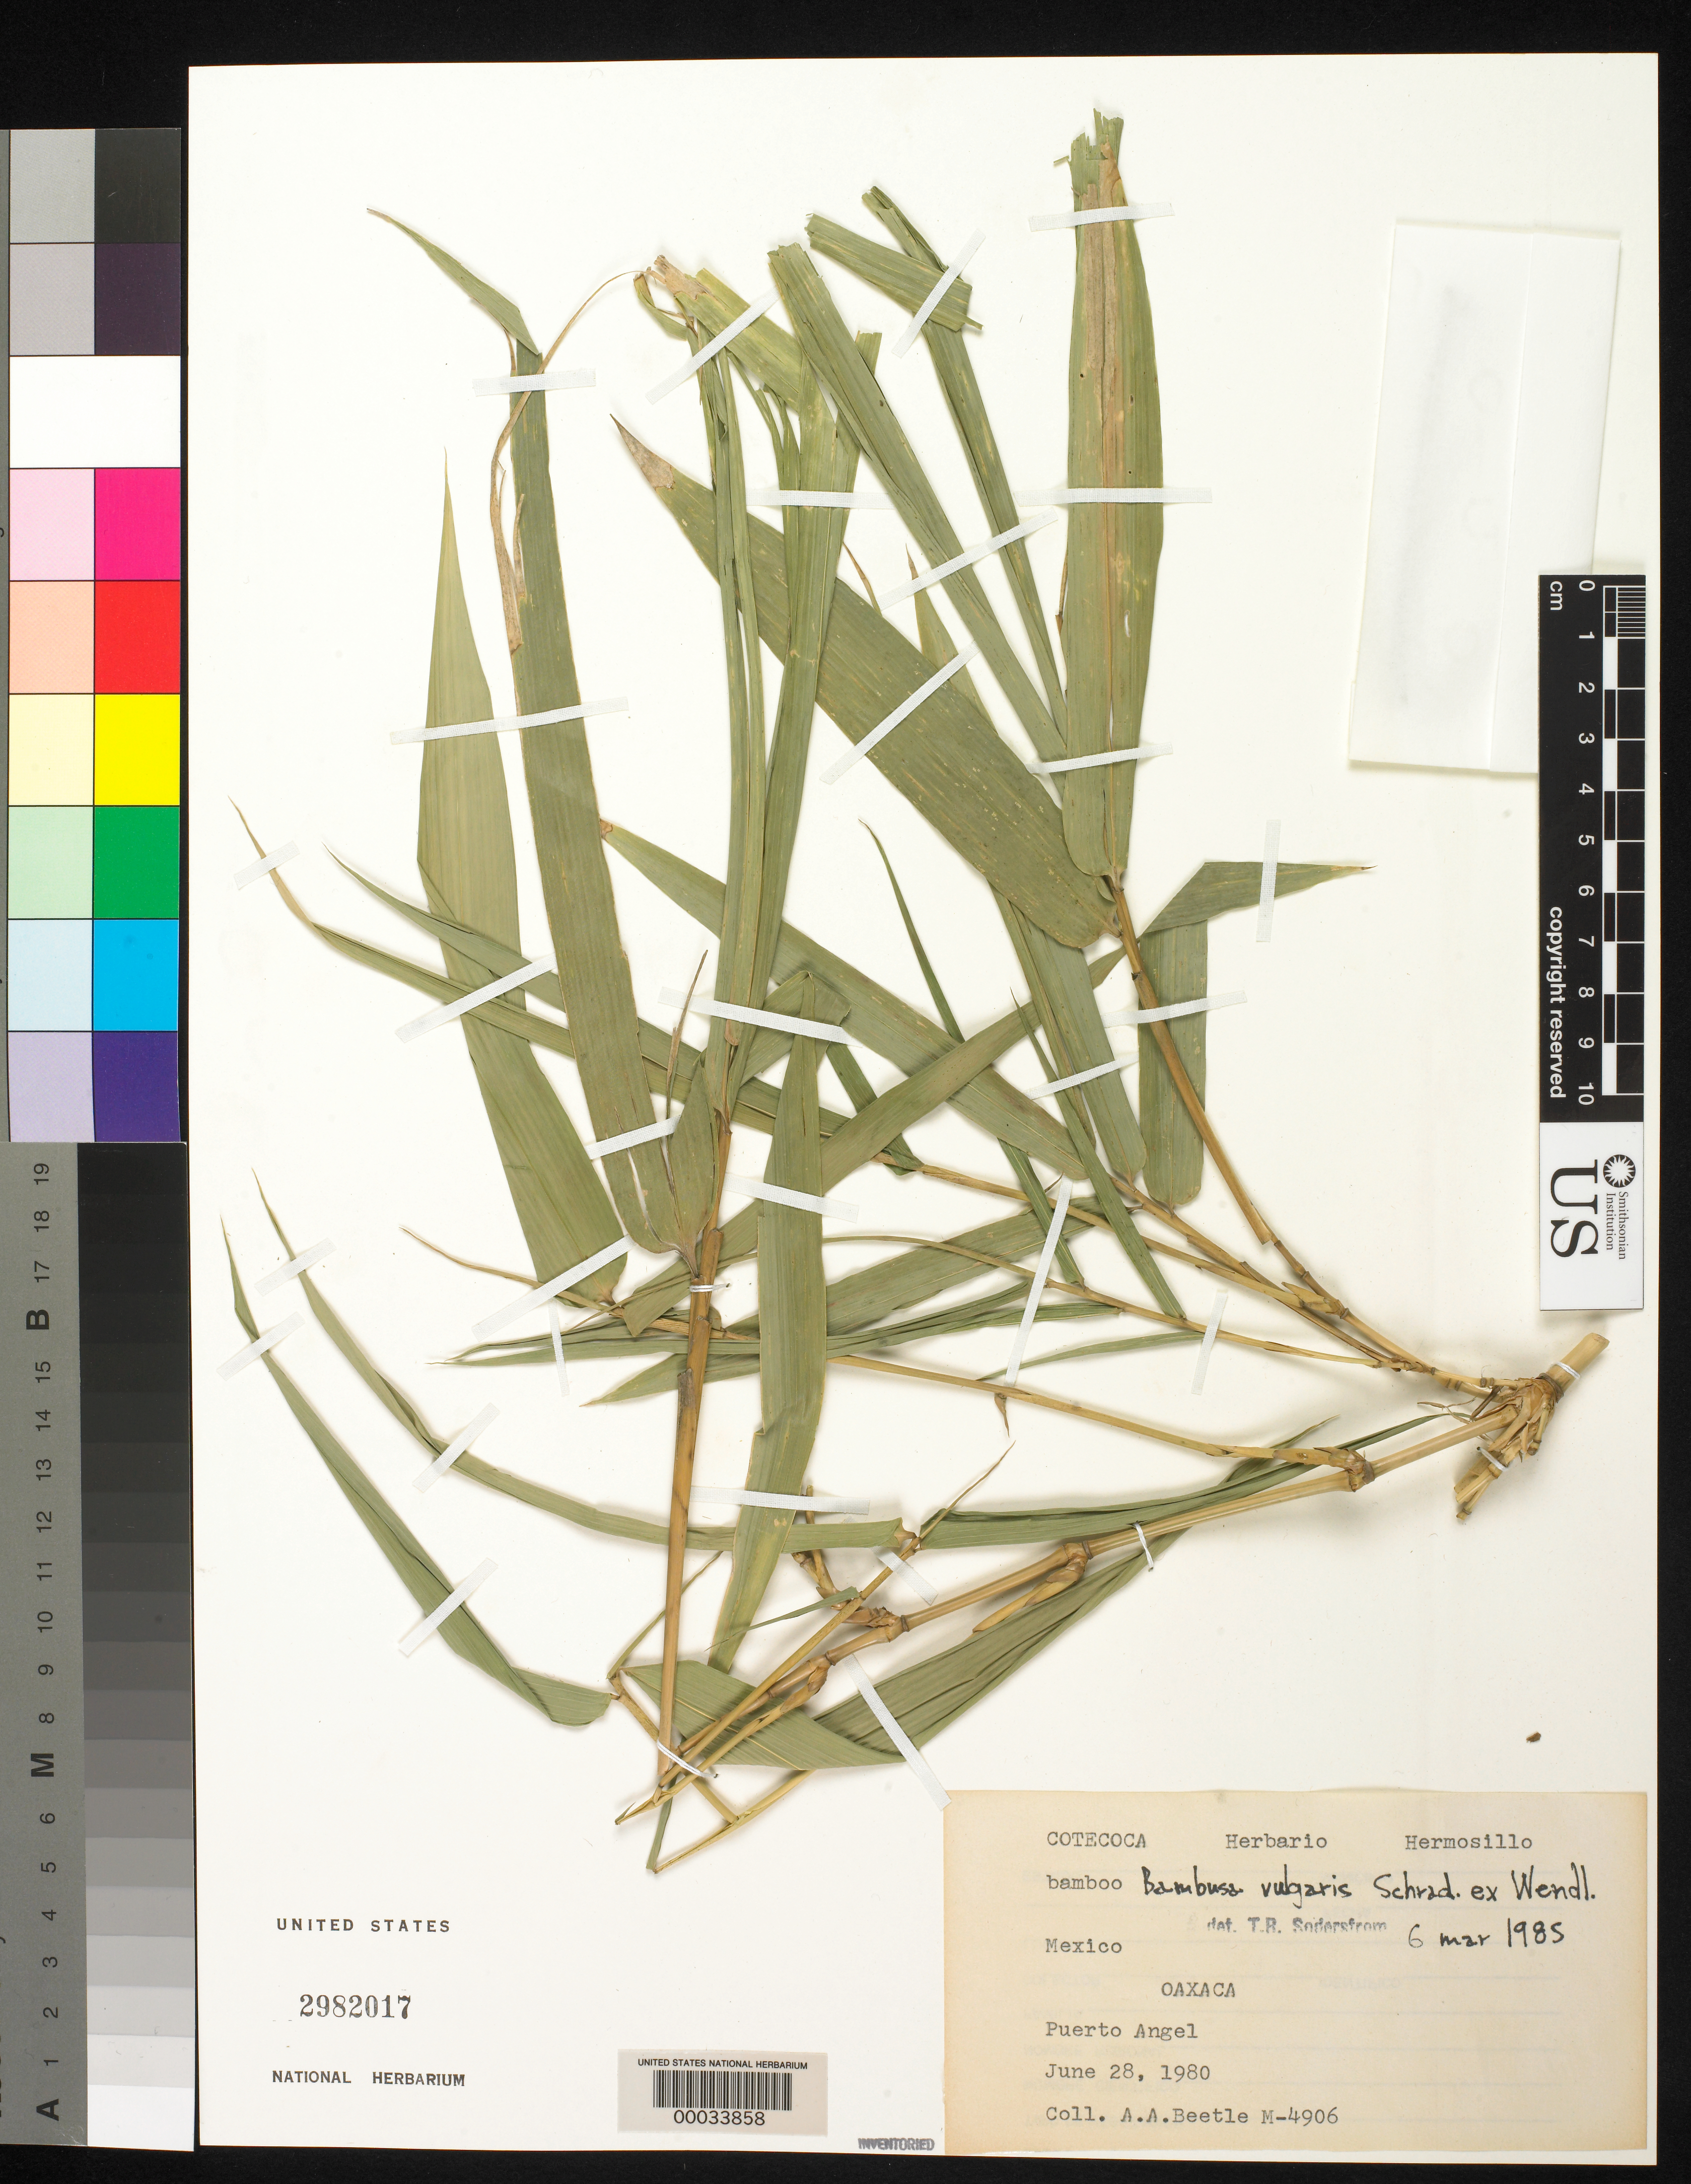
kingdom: Plantae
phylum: Tracheophyta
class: Liliopsida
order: Poales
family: Poaceae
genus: Bambusa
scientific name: Bambusa vulgaris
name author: Schrad. ex J.C. Wendl.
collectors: A. A. Beetle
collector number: M-4906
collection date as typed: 28 Jun 1980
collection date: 1980-06-28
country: Mexico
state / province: Oaxaca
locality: Puerto angel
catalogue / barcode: US 2982017